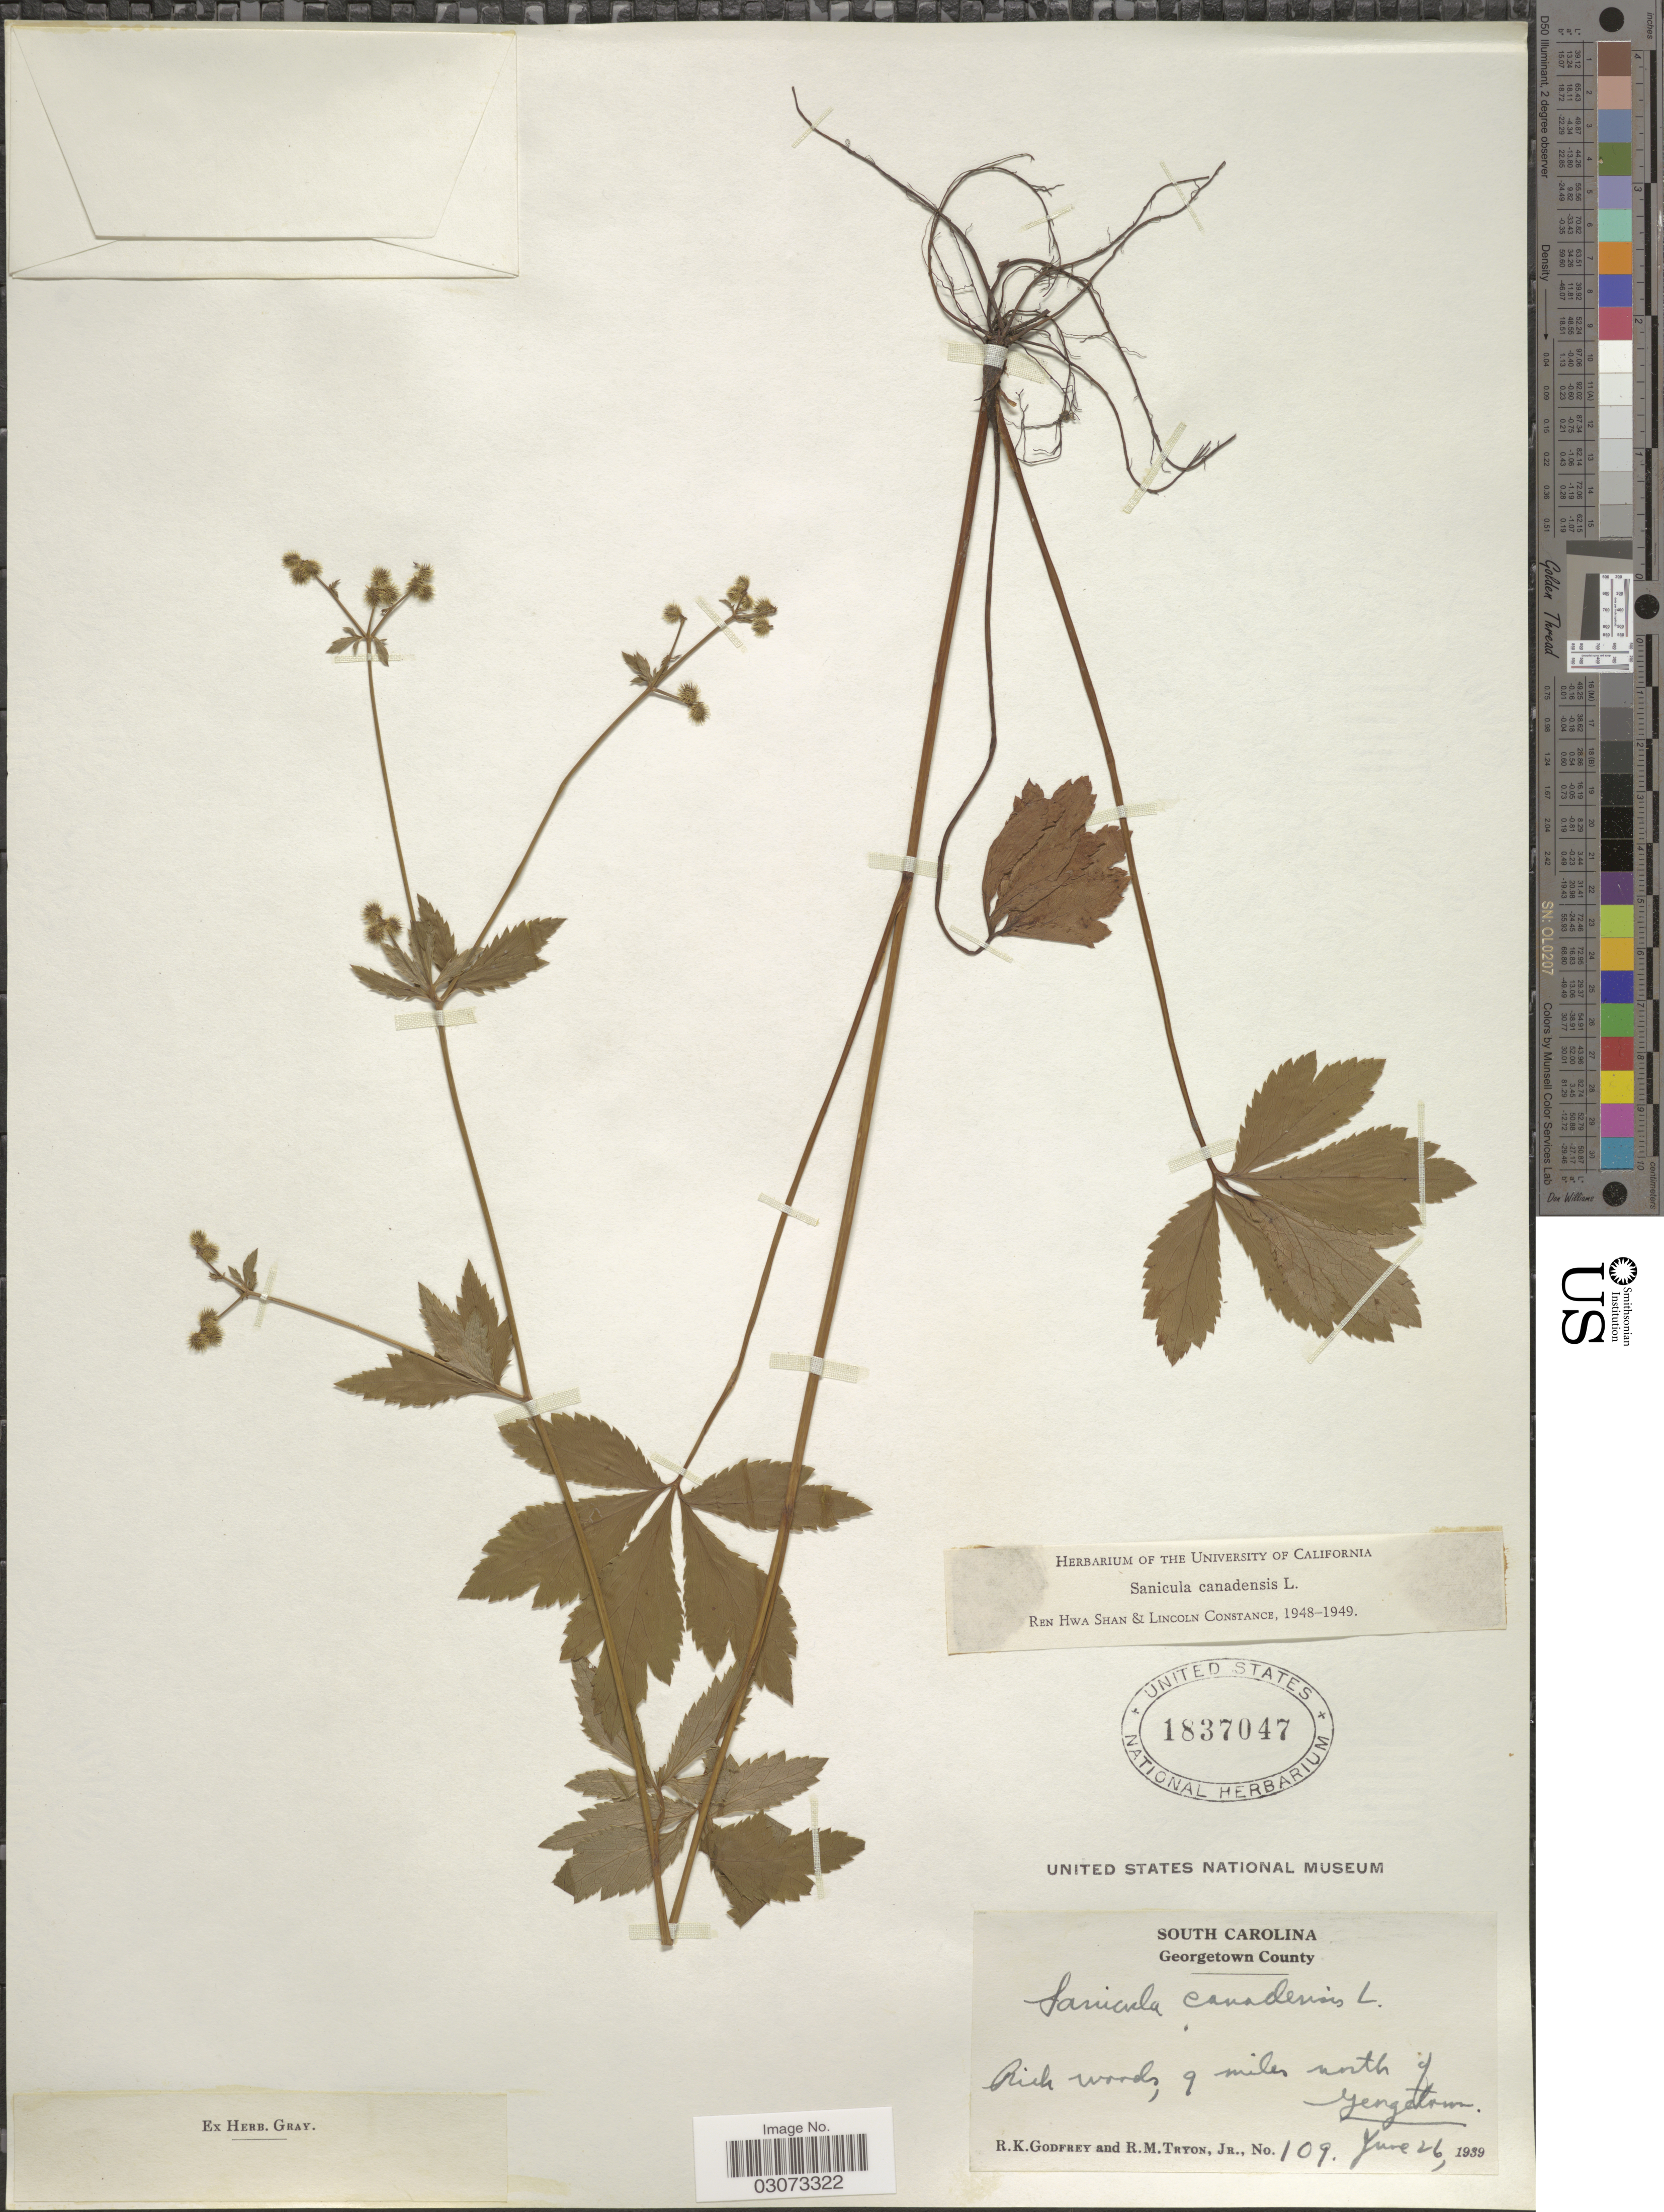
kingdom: Plantae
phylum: Tracheophyta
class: Magnoliopsida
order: Apiales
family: Apiaceae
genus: Sanicula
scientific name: Sanicula canadensis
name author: L.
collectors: R. K. Godfrey & R. Tryon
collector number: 109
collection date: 1939-06-26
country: United States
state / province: South Carolina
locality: Georgetown County. Rich woods, 9 miles north of Georgetown.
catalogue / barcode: US 1837047